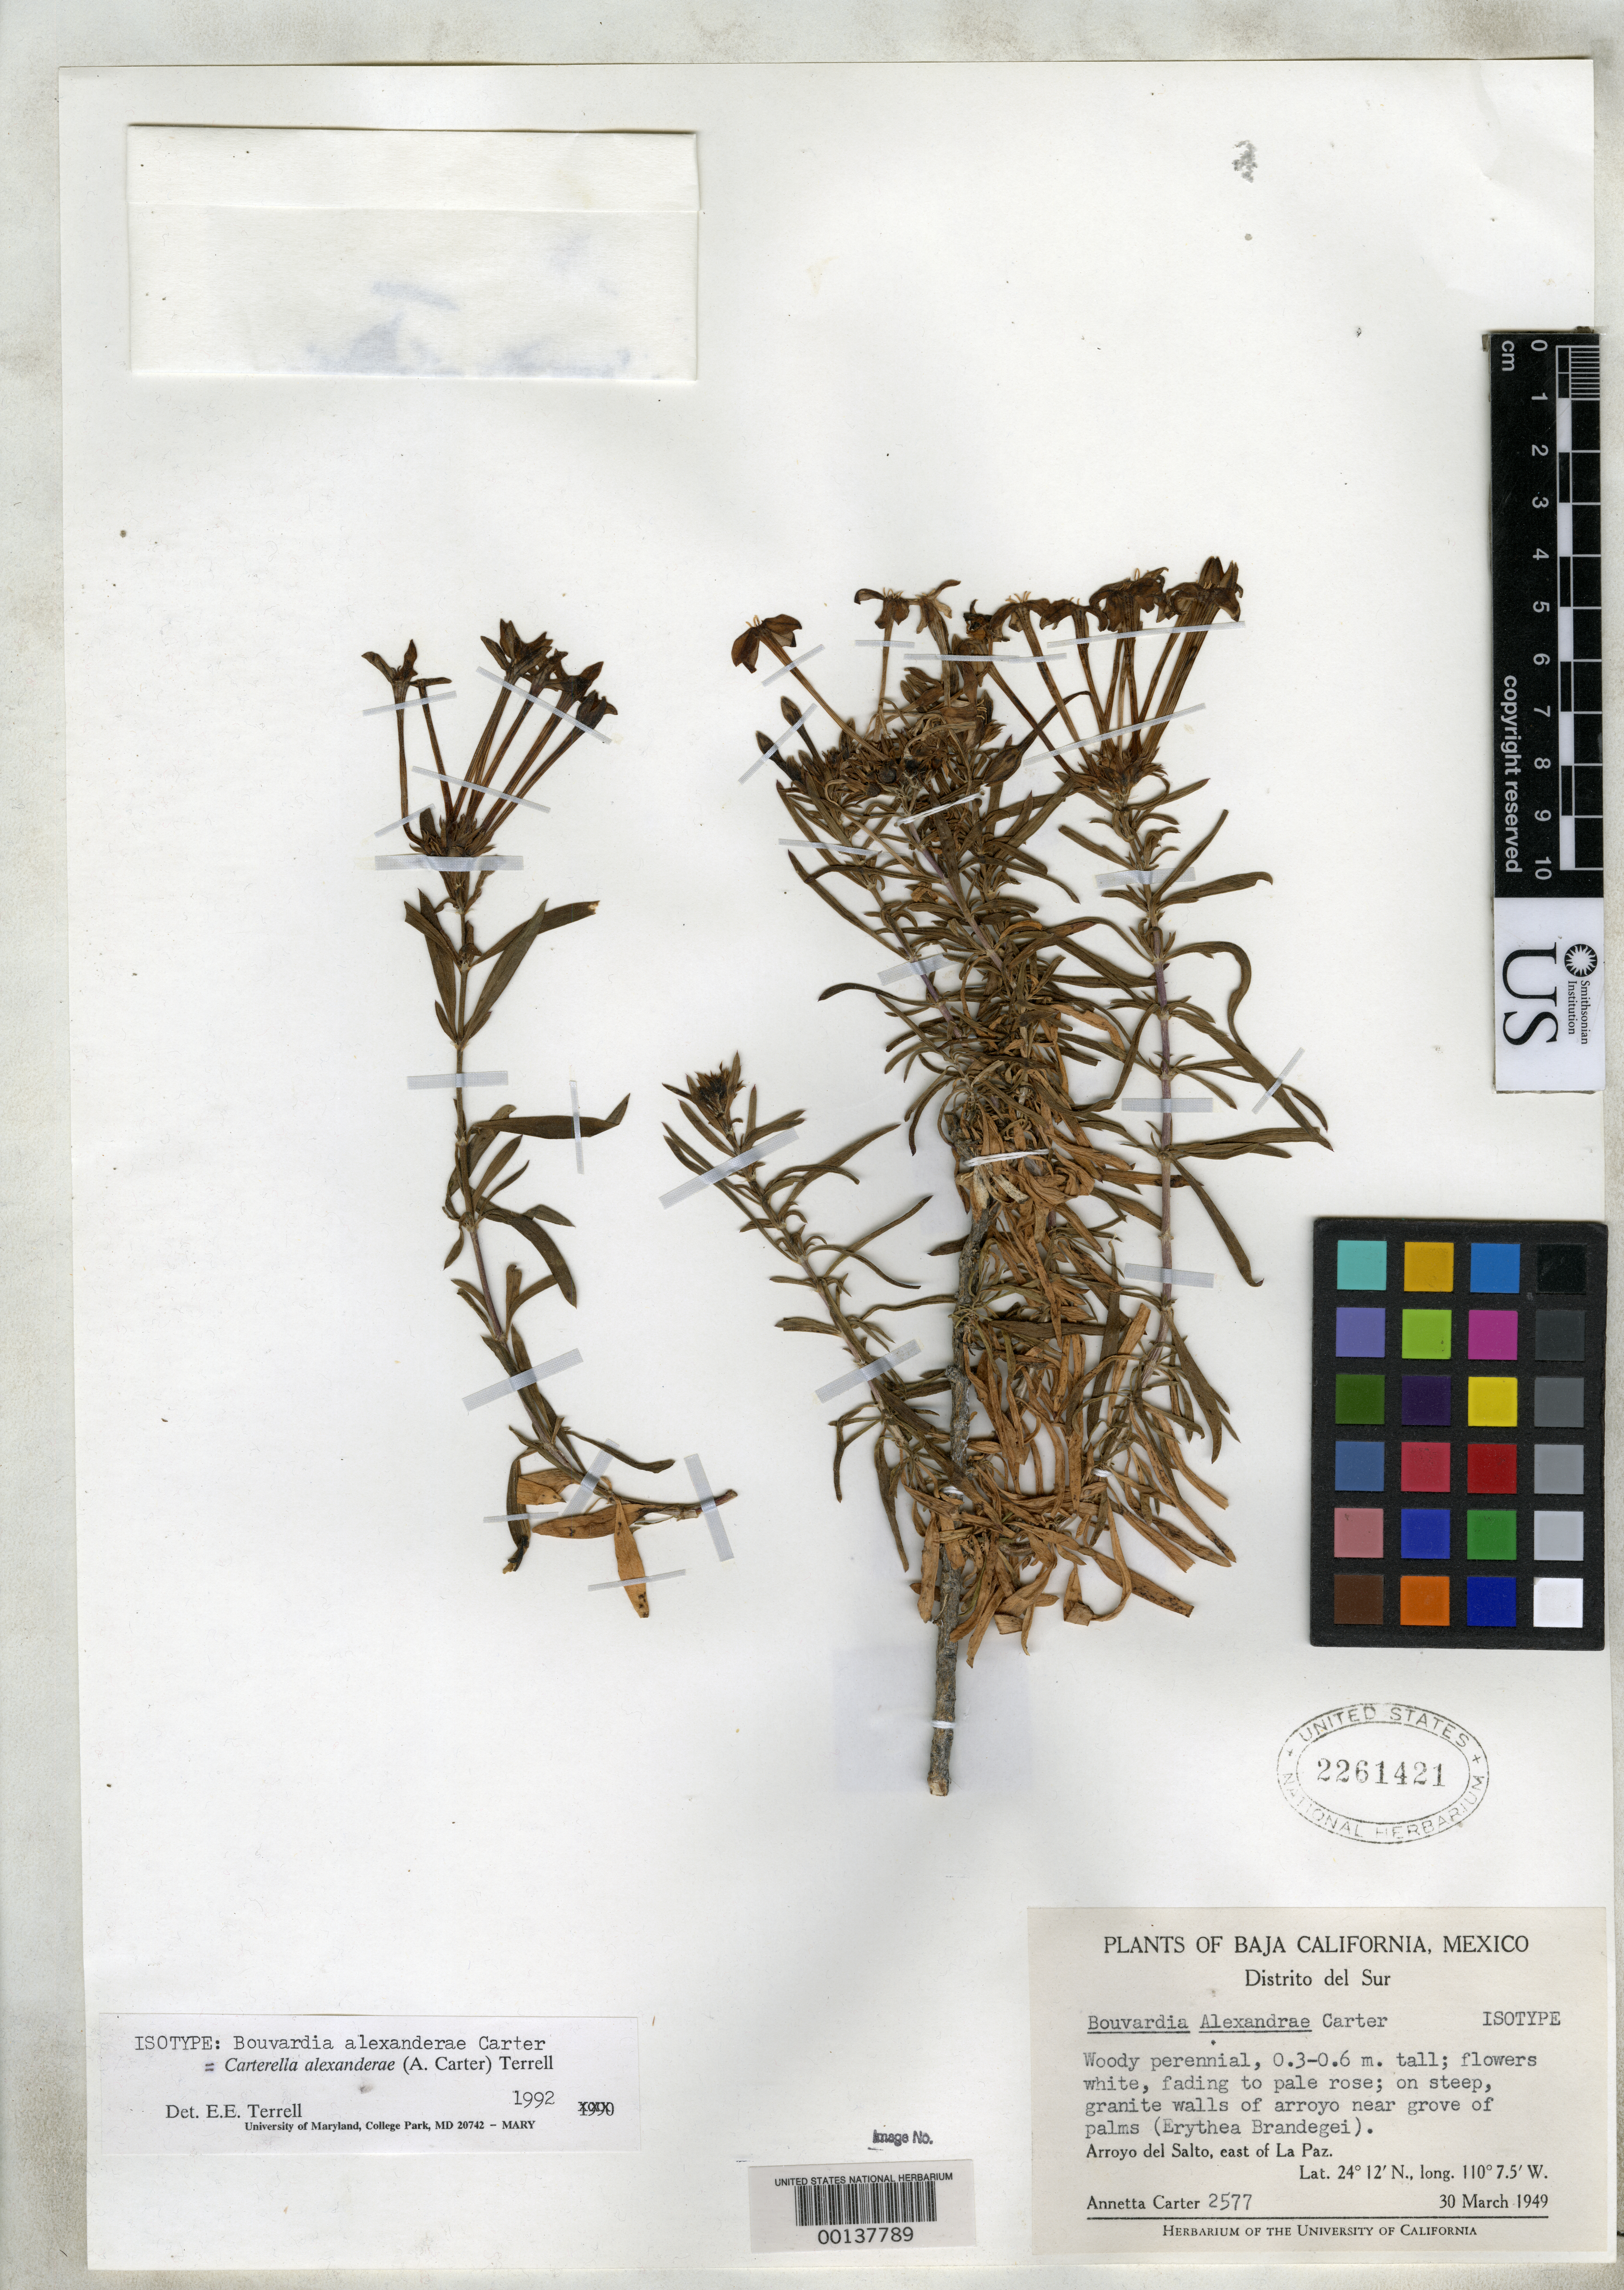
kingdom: Plantae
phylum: Tracheophyta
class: Magnoliopsida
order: Gentianales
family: Rubiaceae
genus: Bouvardia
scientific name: Bouvardia alexanderae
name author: A.M. Carter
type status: Isotype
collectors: A. M. Carter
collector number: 2577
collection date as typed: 30 Mar 1949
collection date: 1949-03-30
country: Mexico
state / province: Baja California Sur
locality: E of La Paz, Arroyo del Salto.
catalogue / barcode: US 2261421